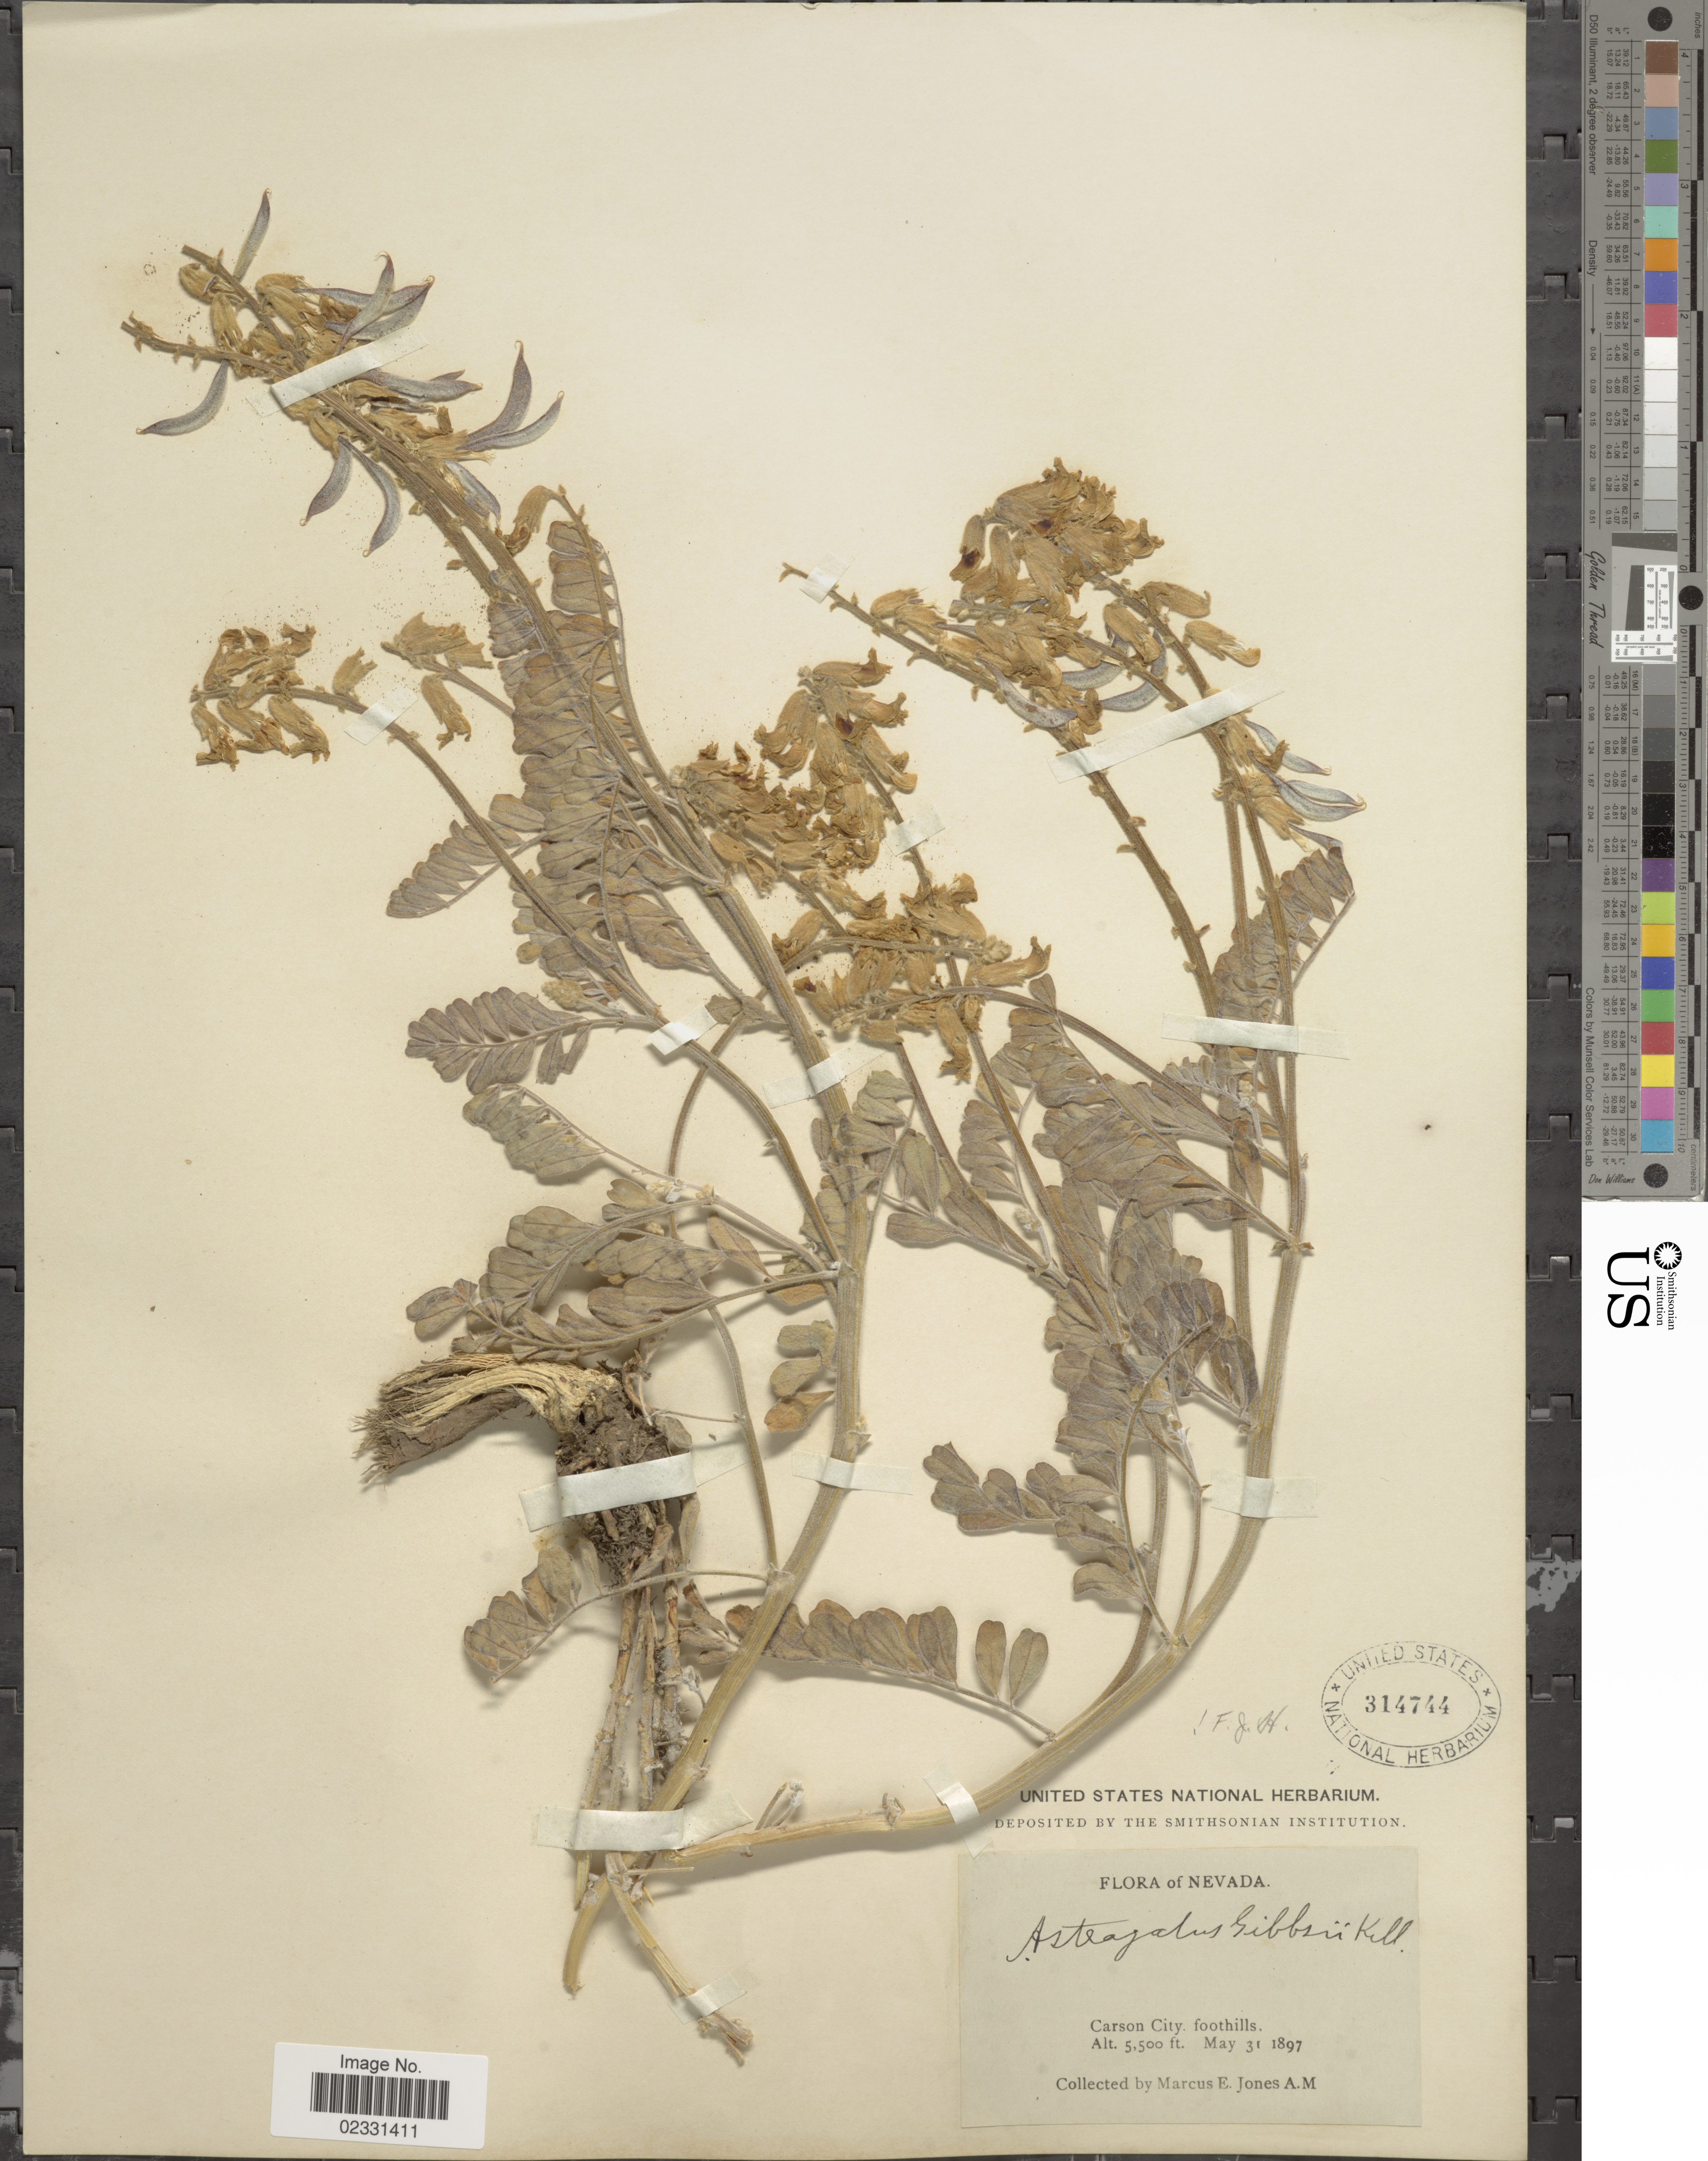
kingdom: Plantae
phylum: Tracheophyta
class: Magnoliopsida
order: Fabales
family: Fabaceae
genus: Astragalus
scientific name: Astragalus gibbsii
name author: Kellogg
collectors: M. E. Jones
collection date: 1897-05-31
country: United States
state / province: Nevada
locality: Carson City. foothills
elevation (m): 1676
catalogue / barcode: US 314744